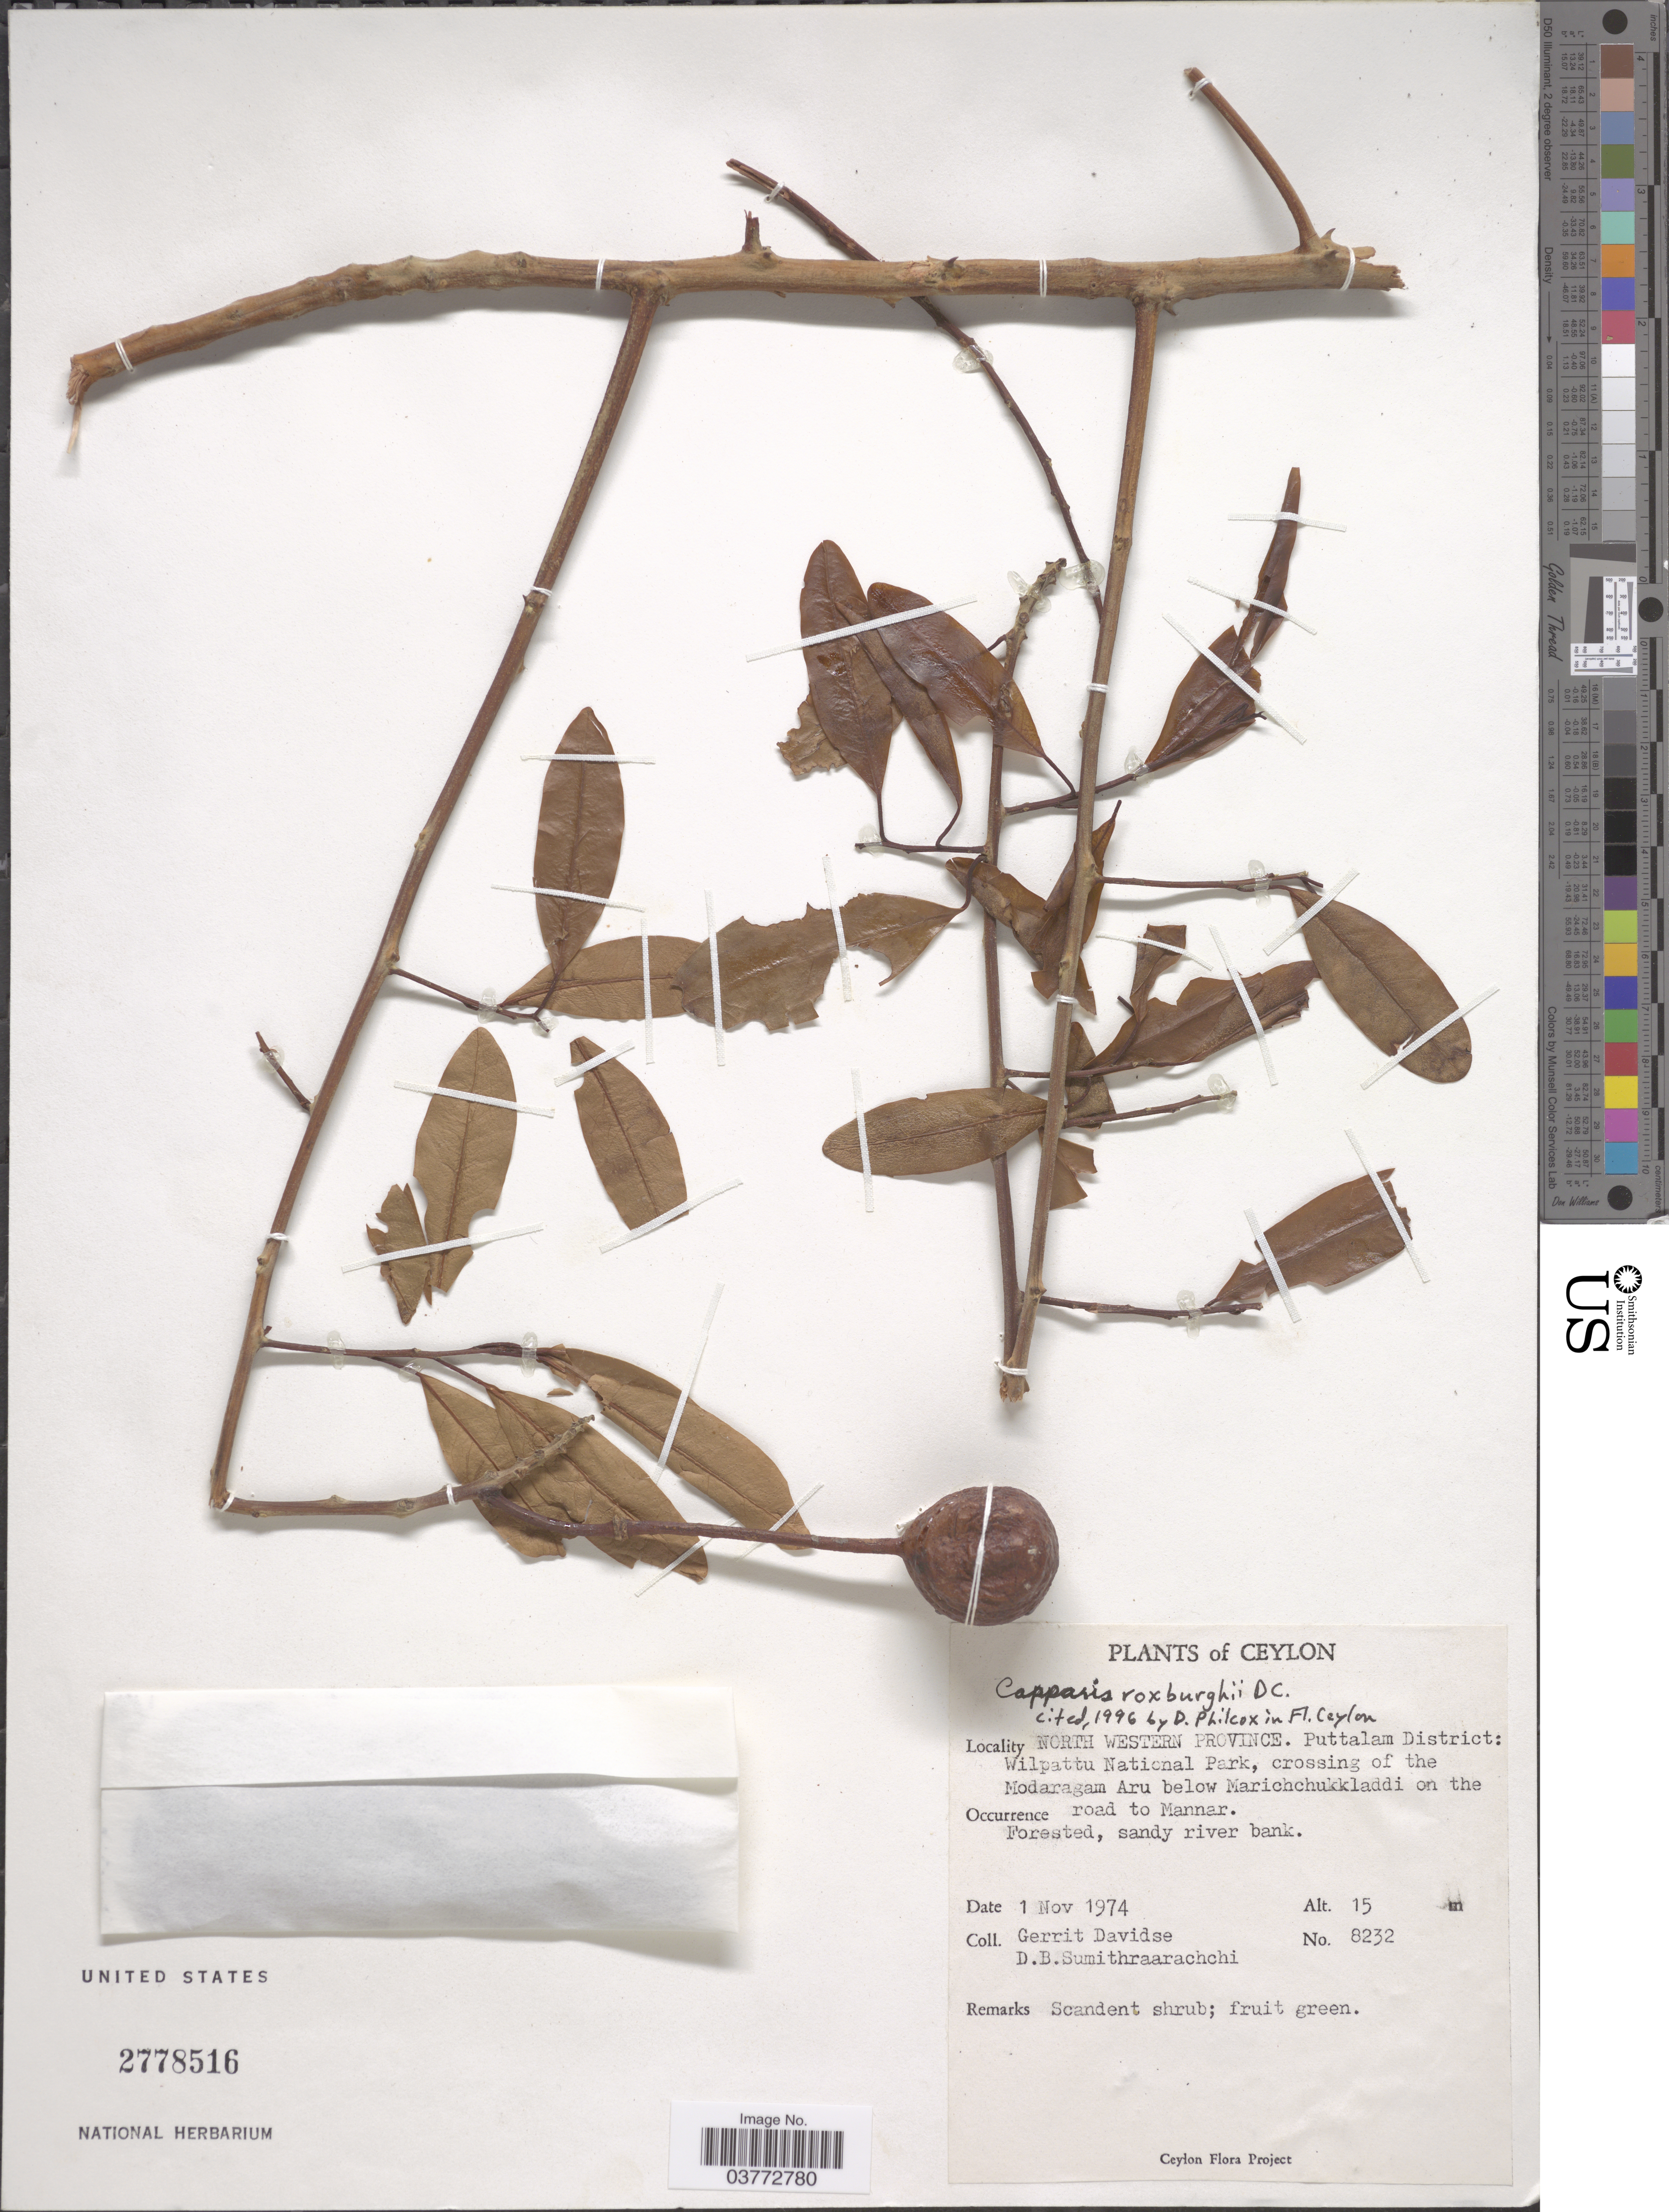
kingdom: Plantae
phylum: Tracheophyta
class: Magnoliopsida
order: Brassicales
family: Capparaceae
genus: Capparis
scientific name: Capparis roxburghii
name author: DC.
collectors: G. Davidse & D. B. Sumithraarachchi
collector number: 8232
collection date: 1974-11-01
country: Sri Lanka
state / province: North Western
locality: Ceylon. Puttalam District: Wilpattu National Park, crossing of the Modaragam Aru below Marichchukkladdi on the road to Mannar.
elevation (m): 15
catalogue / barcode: US 2778516